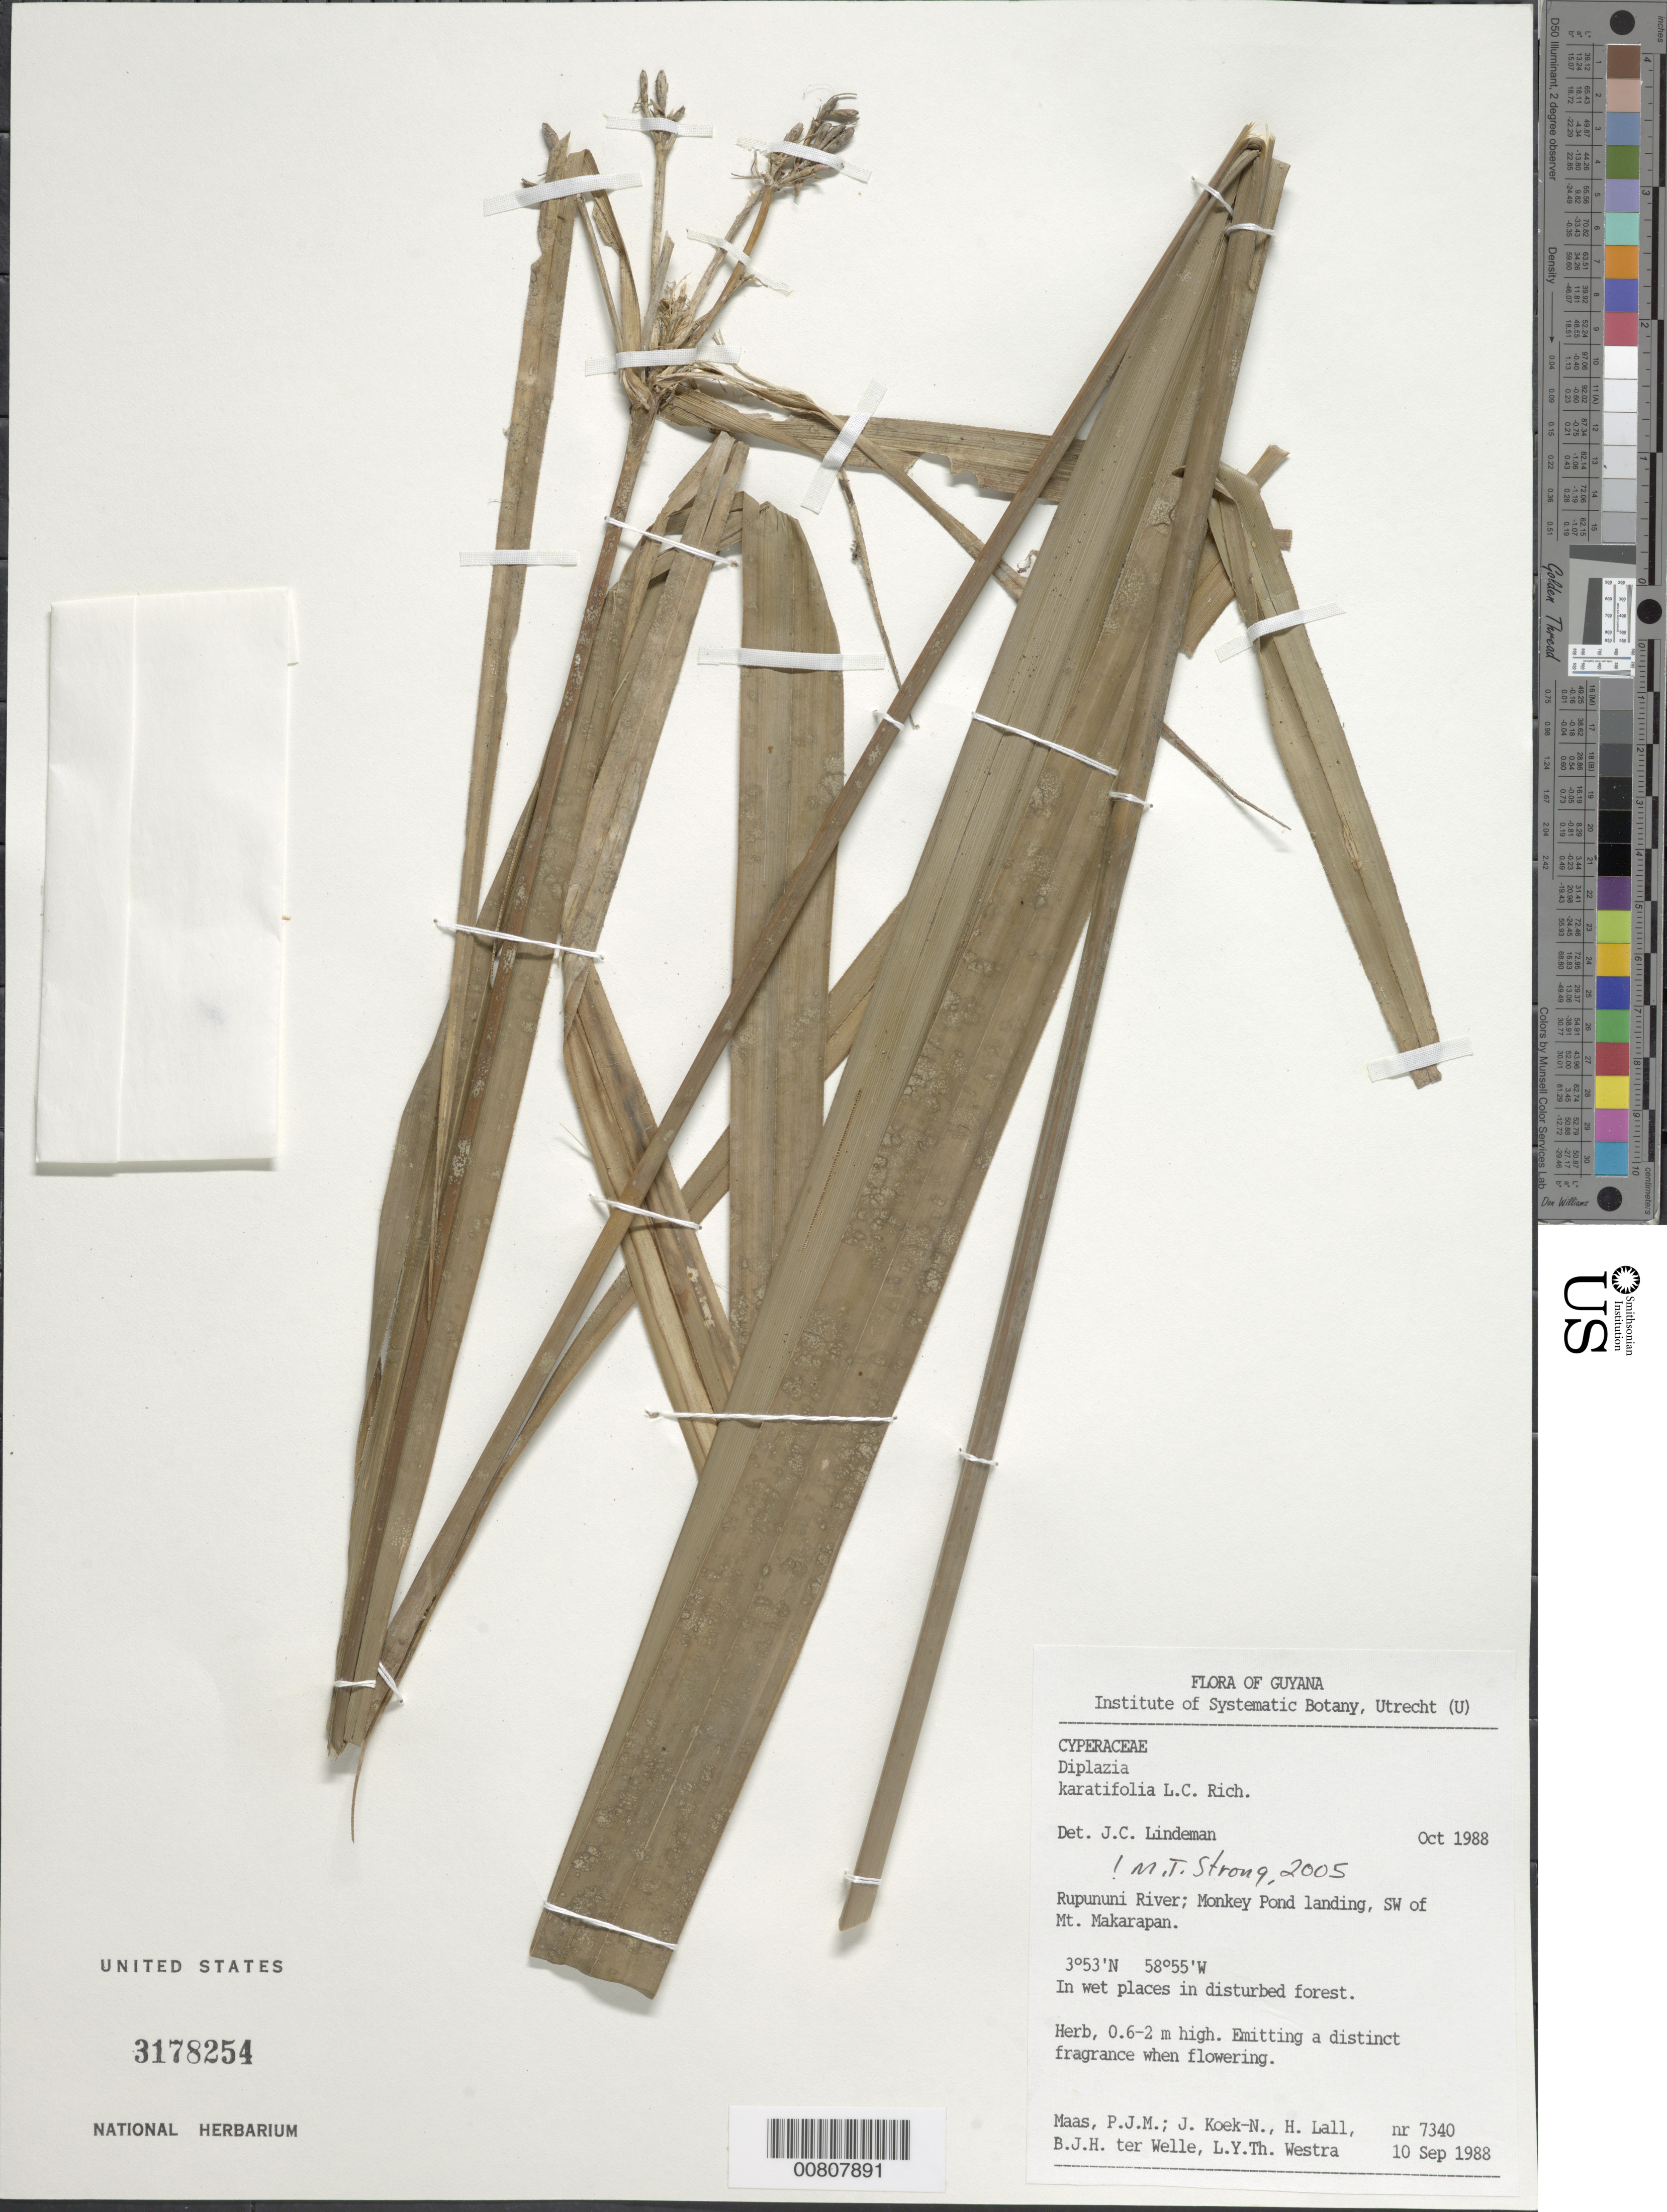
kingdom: Plantae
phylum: Tracheophyta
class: Liliopsida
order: Poales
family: Cyperaceae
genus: Diplasia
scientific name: Diplasia karatifolia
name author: Rich.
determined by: Strong, M. T., (US), Smithsonian Institution - National Museum of Natural History (UNITED STATES)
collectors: P. Maas, J. Koek-Noorman, H. Lall, B. Welle & L. Y. T. Westra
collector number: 7340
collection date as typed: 10-Sep-88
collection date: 1988-09-10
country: Guyana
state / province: U. Takutu-U. Essequibo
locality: Rupununi River, Monkey Pond landing, SW of Mt. Makarapan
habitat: Wet places in disturbed forest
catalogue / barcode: US 3178254